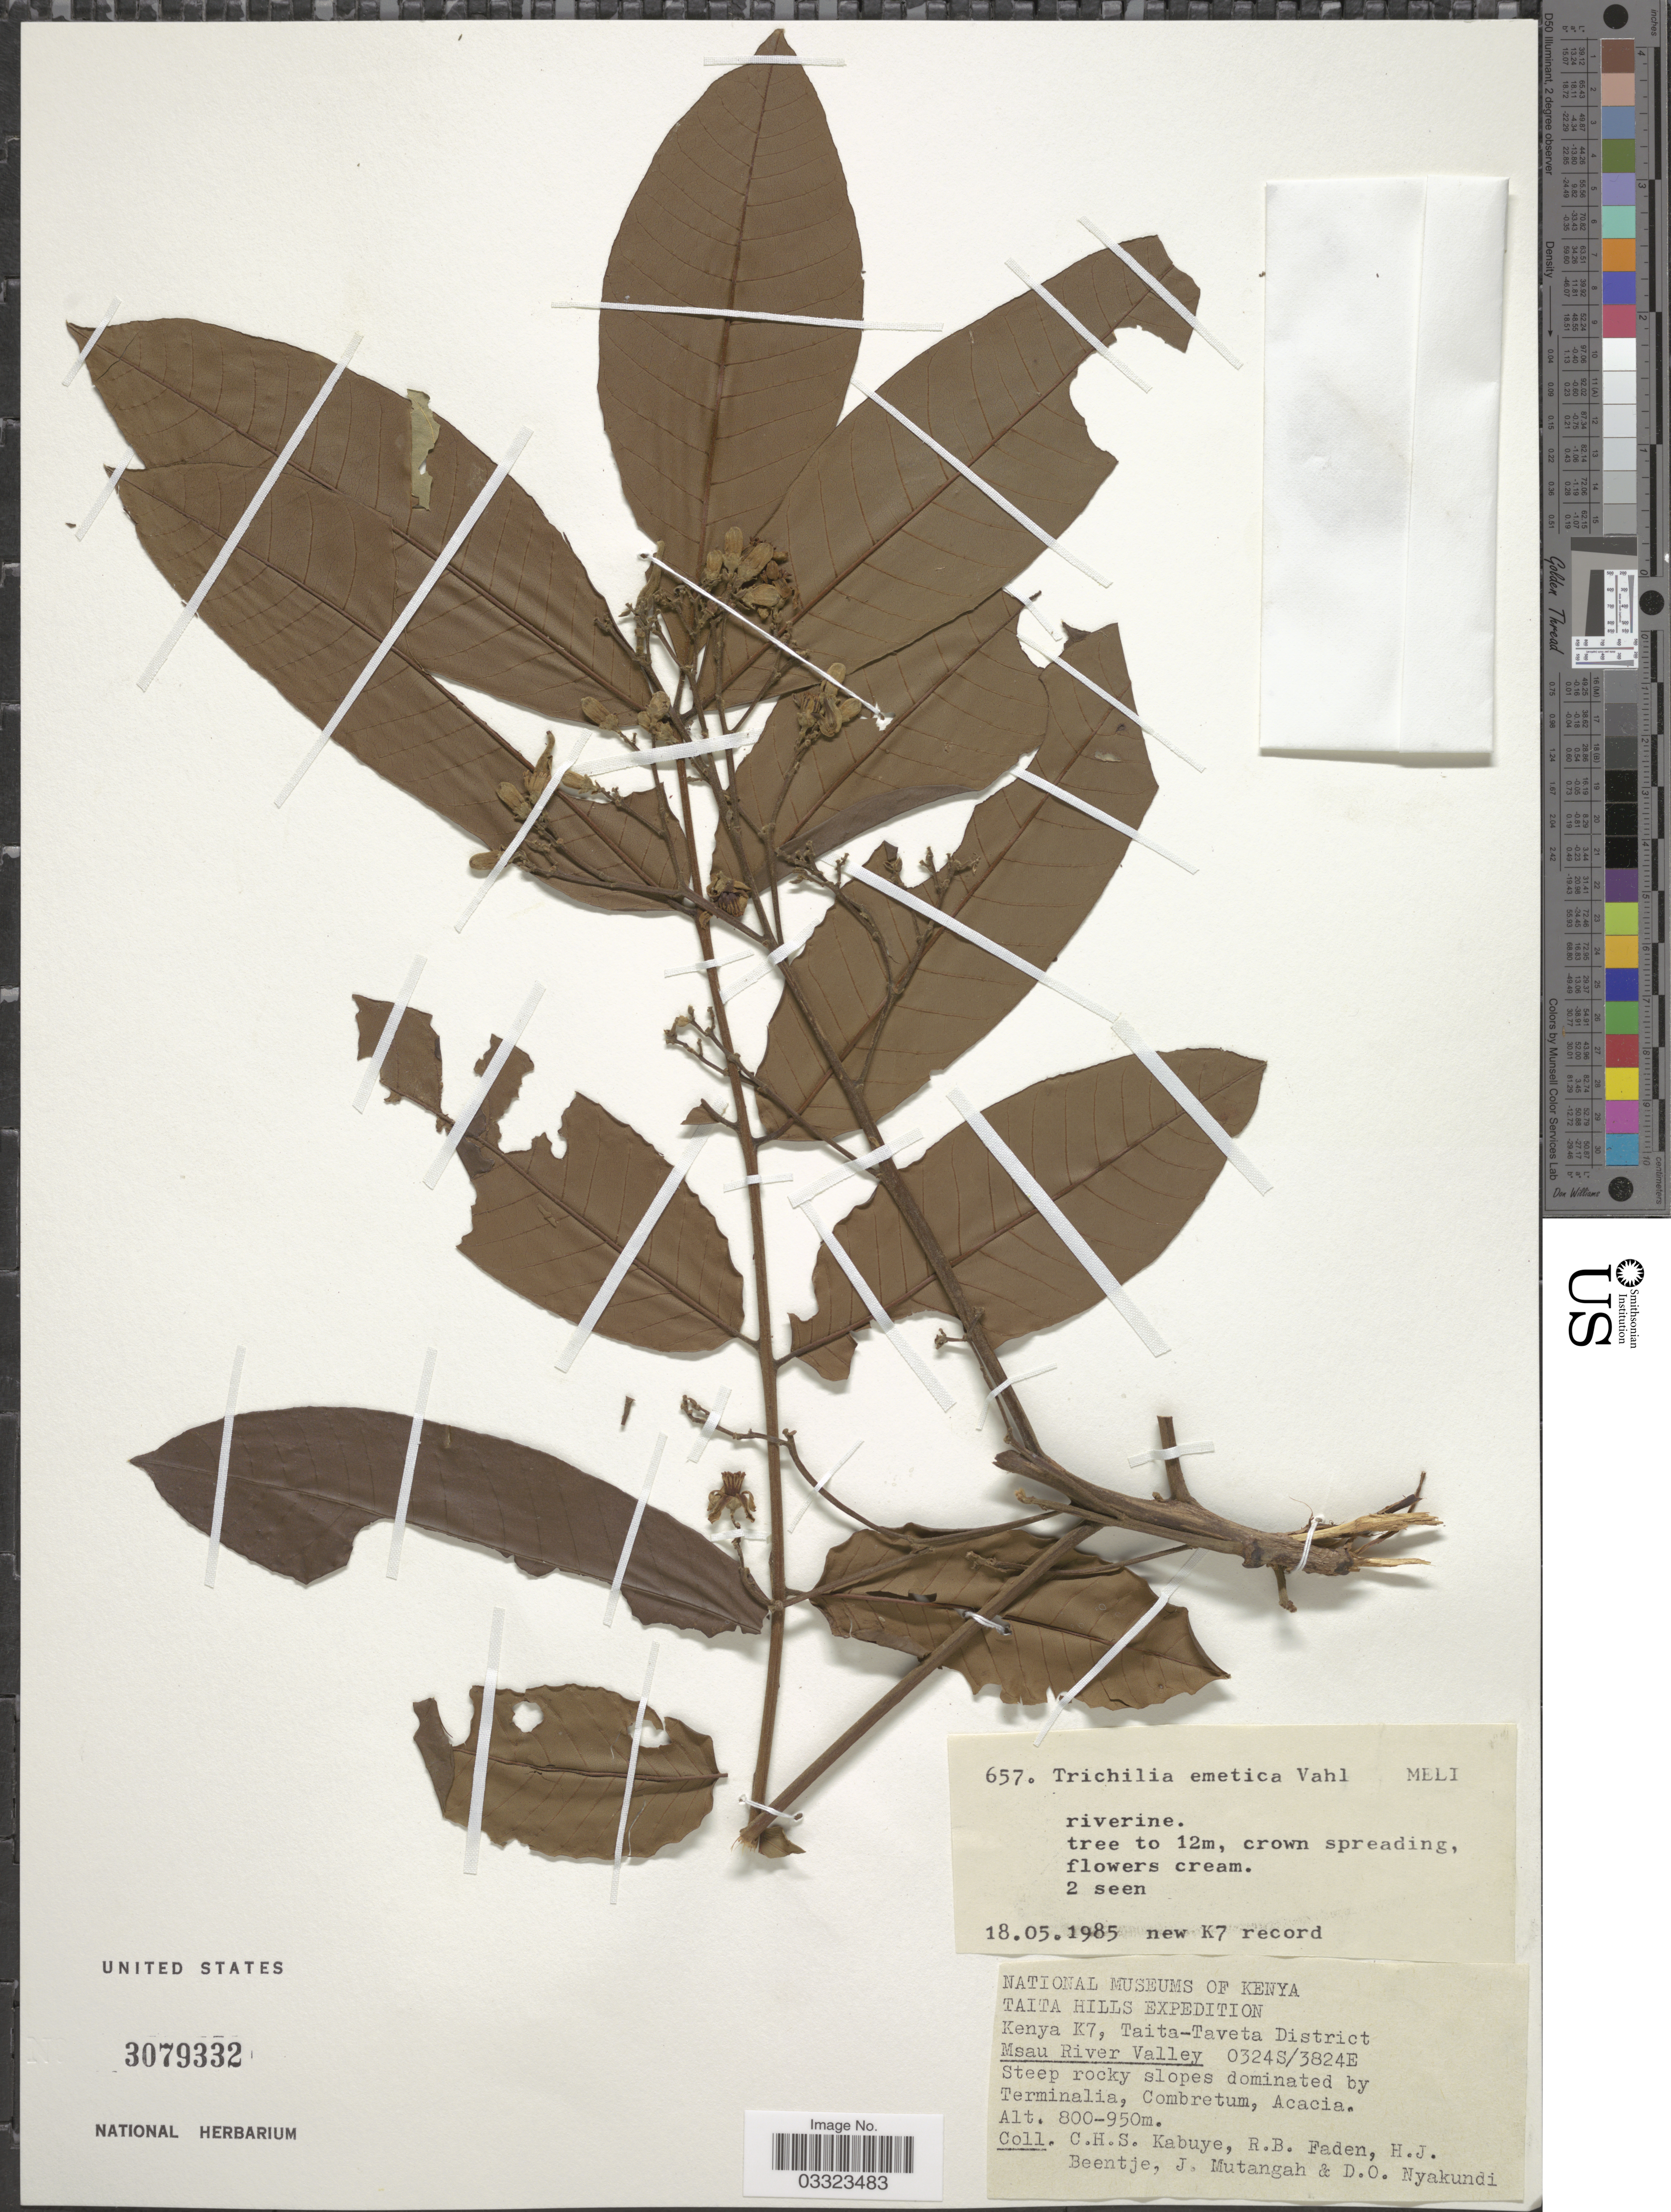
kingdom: Plantae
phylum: Tracheophyta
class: Magnoliopsida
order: Sapindales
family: Meliaceae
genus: Trichilia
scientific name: Trichilia emetica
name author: Vahl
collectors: C. Kabuye, R. B. Faden, H. J. Beentje, J. Mutangah & D. Nyakundi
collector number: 657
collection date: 1985-05-18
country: Kenya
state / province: Taita Taveta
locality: Taita Hills, K7, Taita-Taveta District, Msau River Valley.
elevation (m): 800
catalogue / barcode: US 3079332